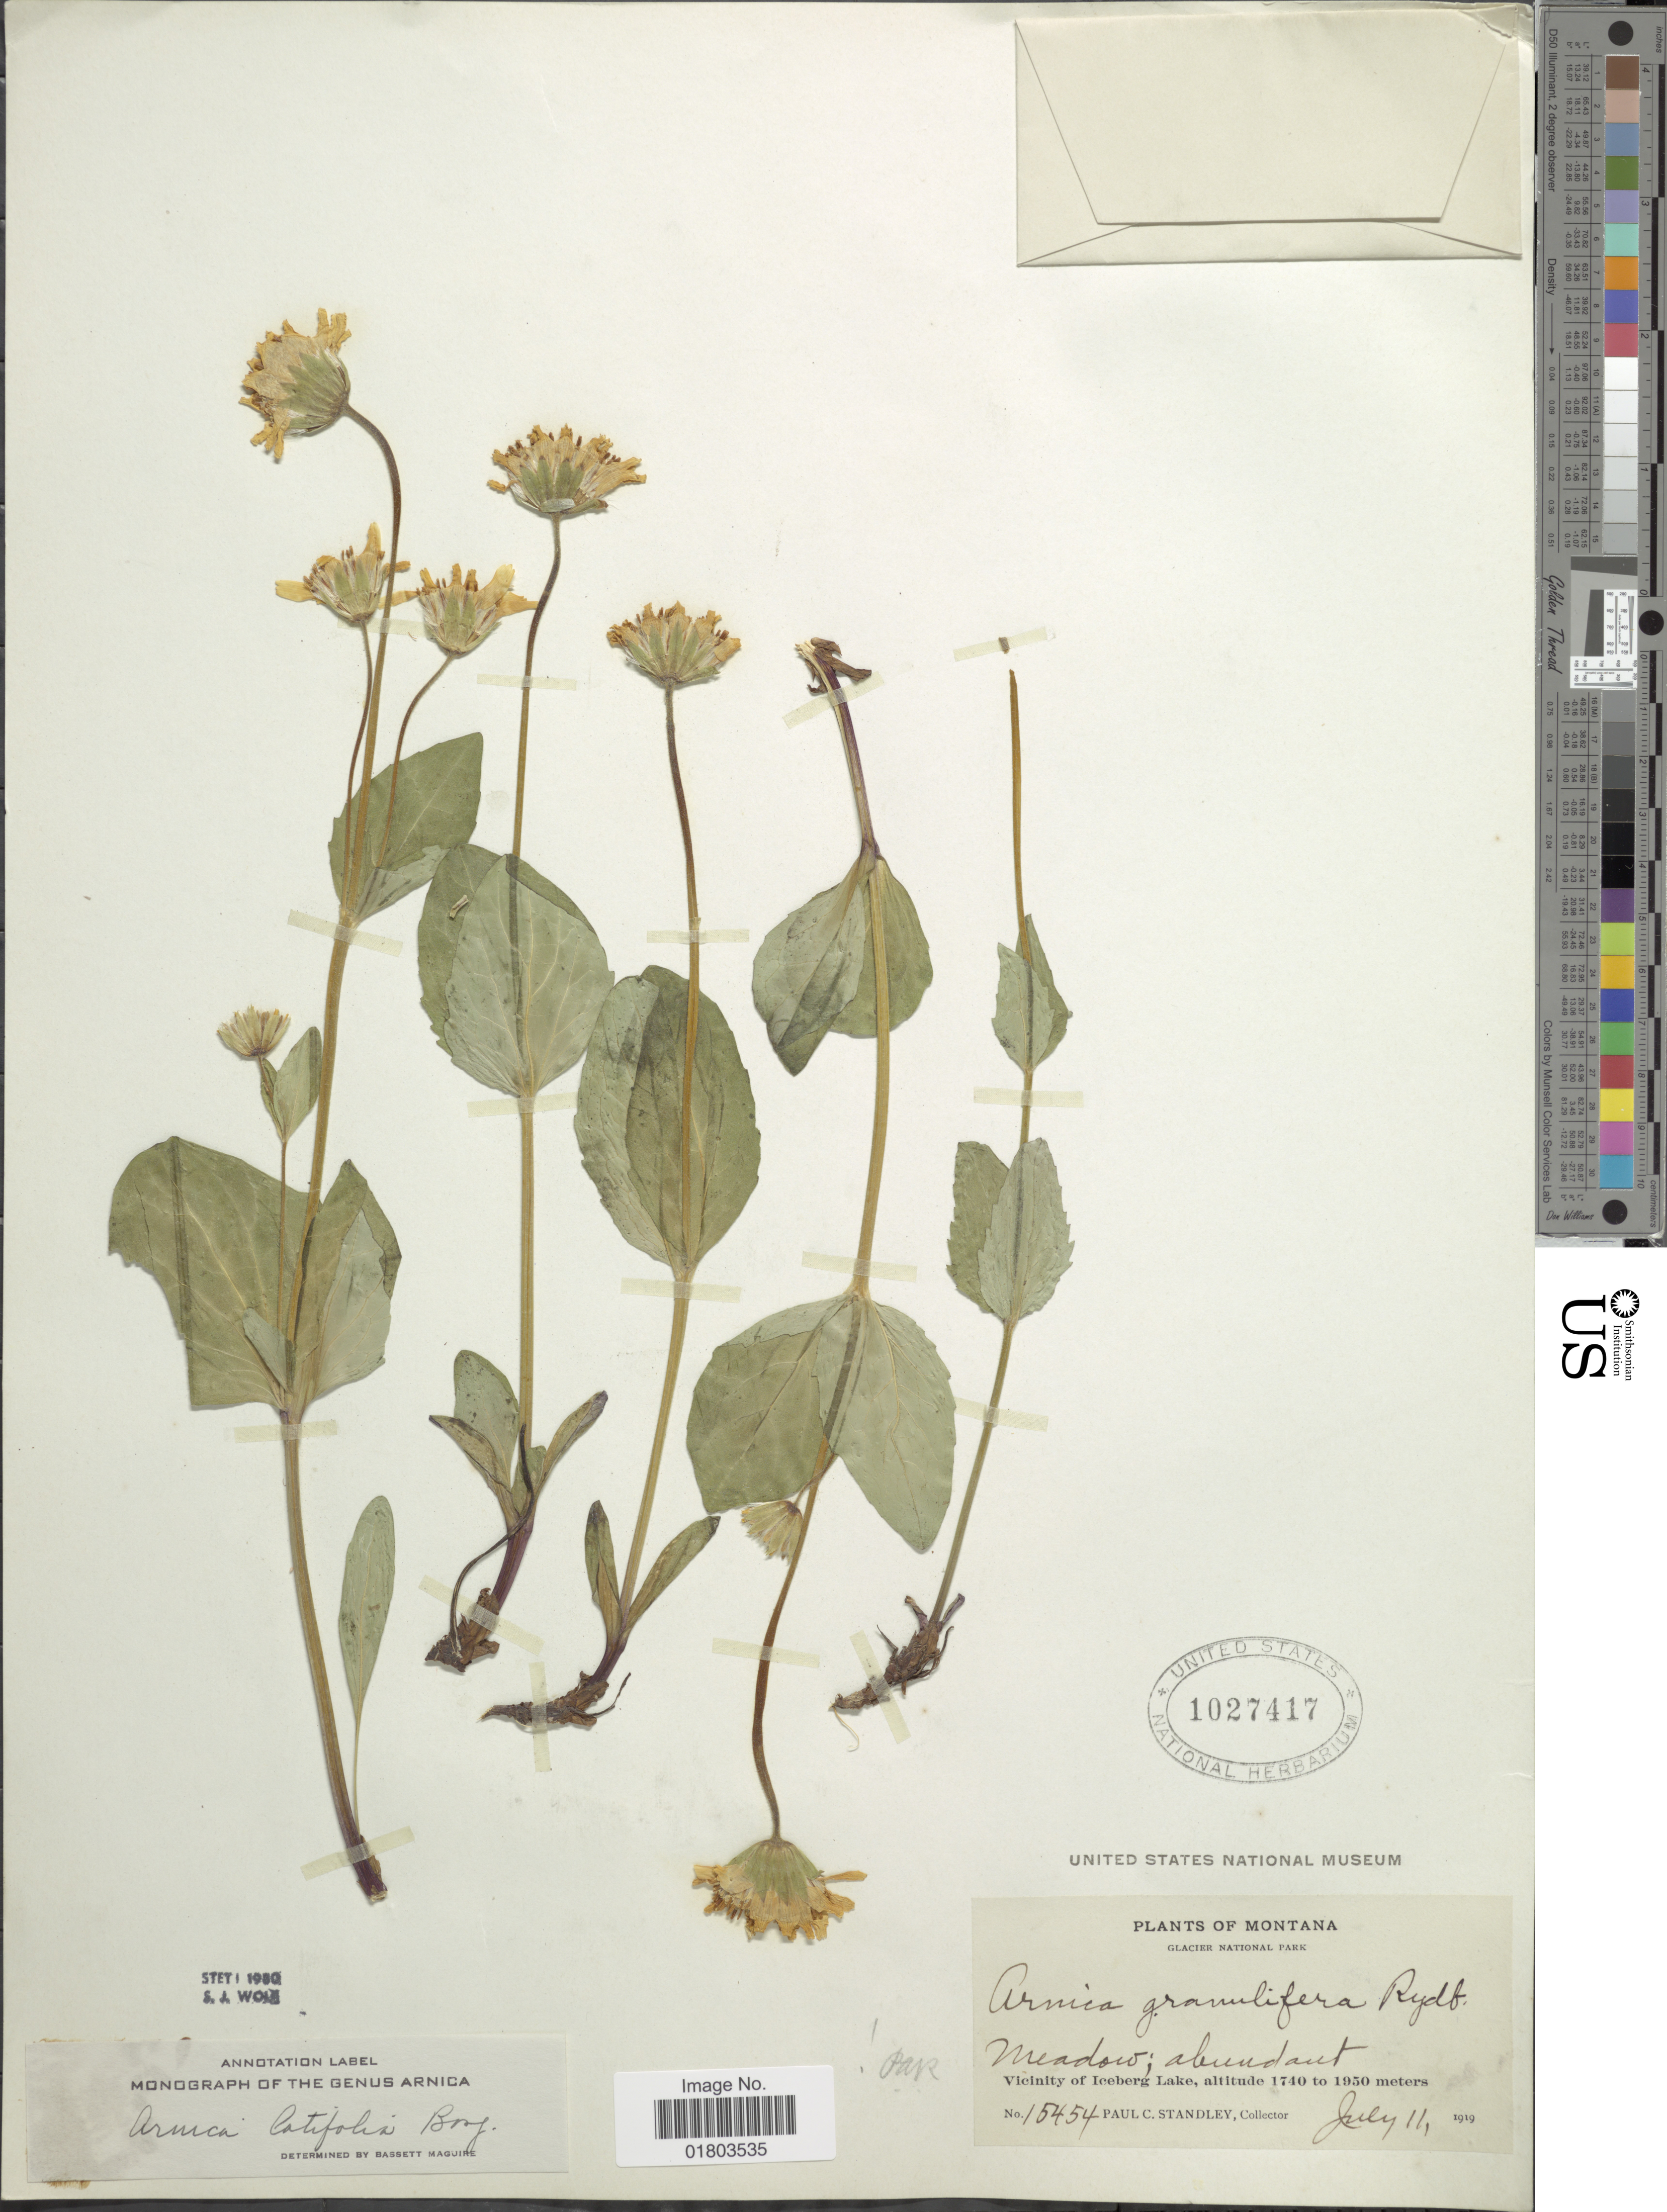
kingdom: Plantae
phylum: Tracheophyta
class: Magnoliopsida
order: Asterales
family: Asteraceae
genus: Arnica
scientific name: Arnica latifolia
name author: Bong.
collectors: P. C. Standley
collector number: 15454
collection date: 1919-07-11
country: United States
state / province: Montana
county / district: Glacier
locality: Glacier National Park, Meadow; abundant, Vicinity of Iceberg Lake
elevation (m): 1740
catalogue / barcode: US 1027417